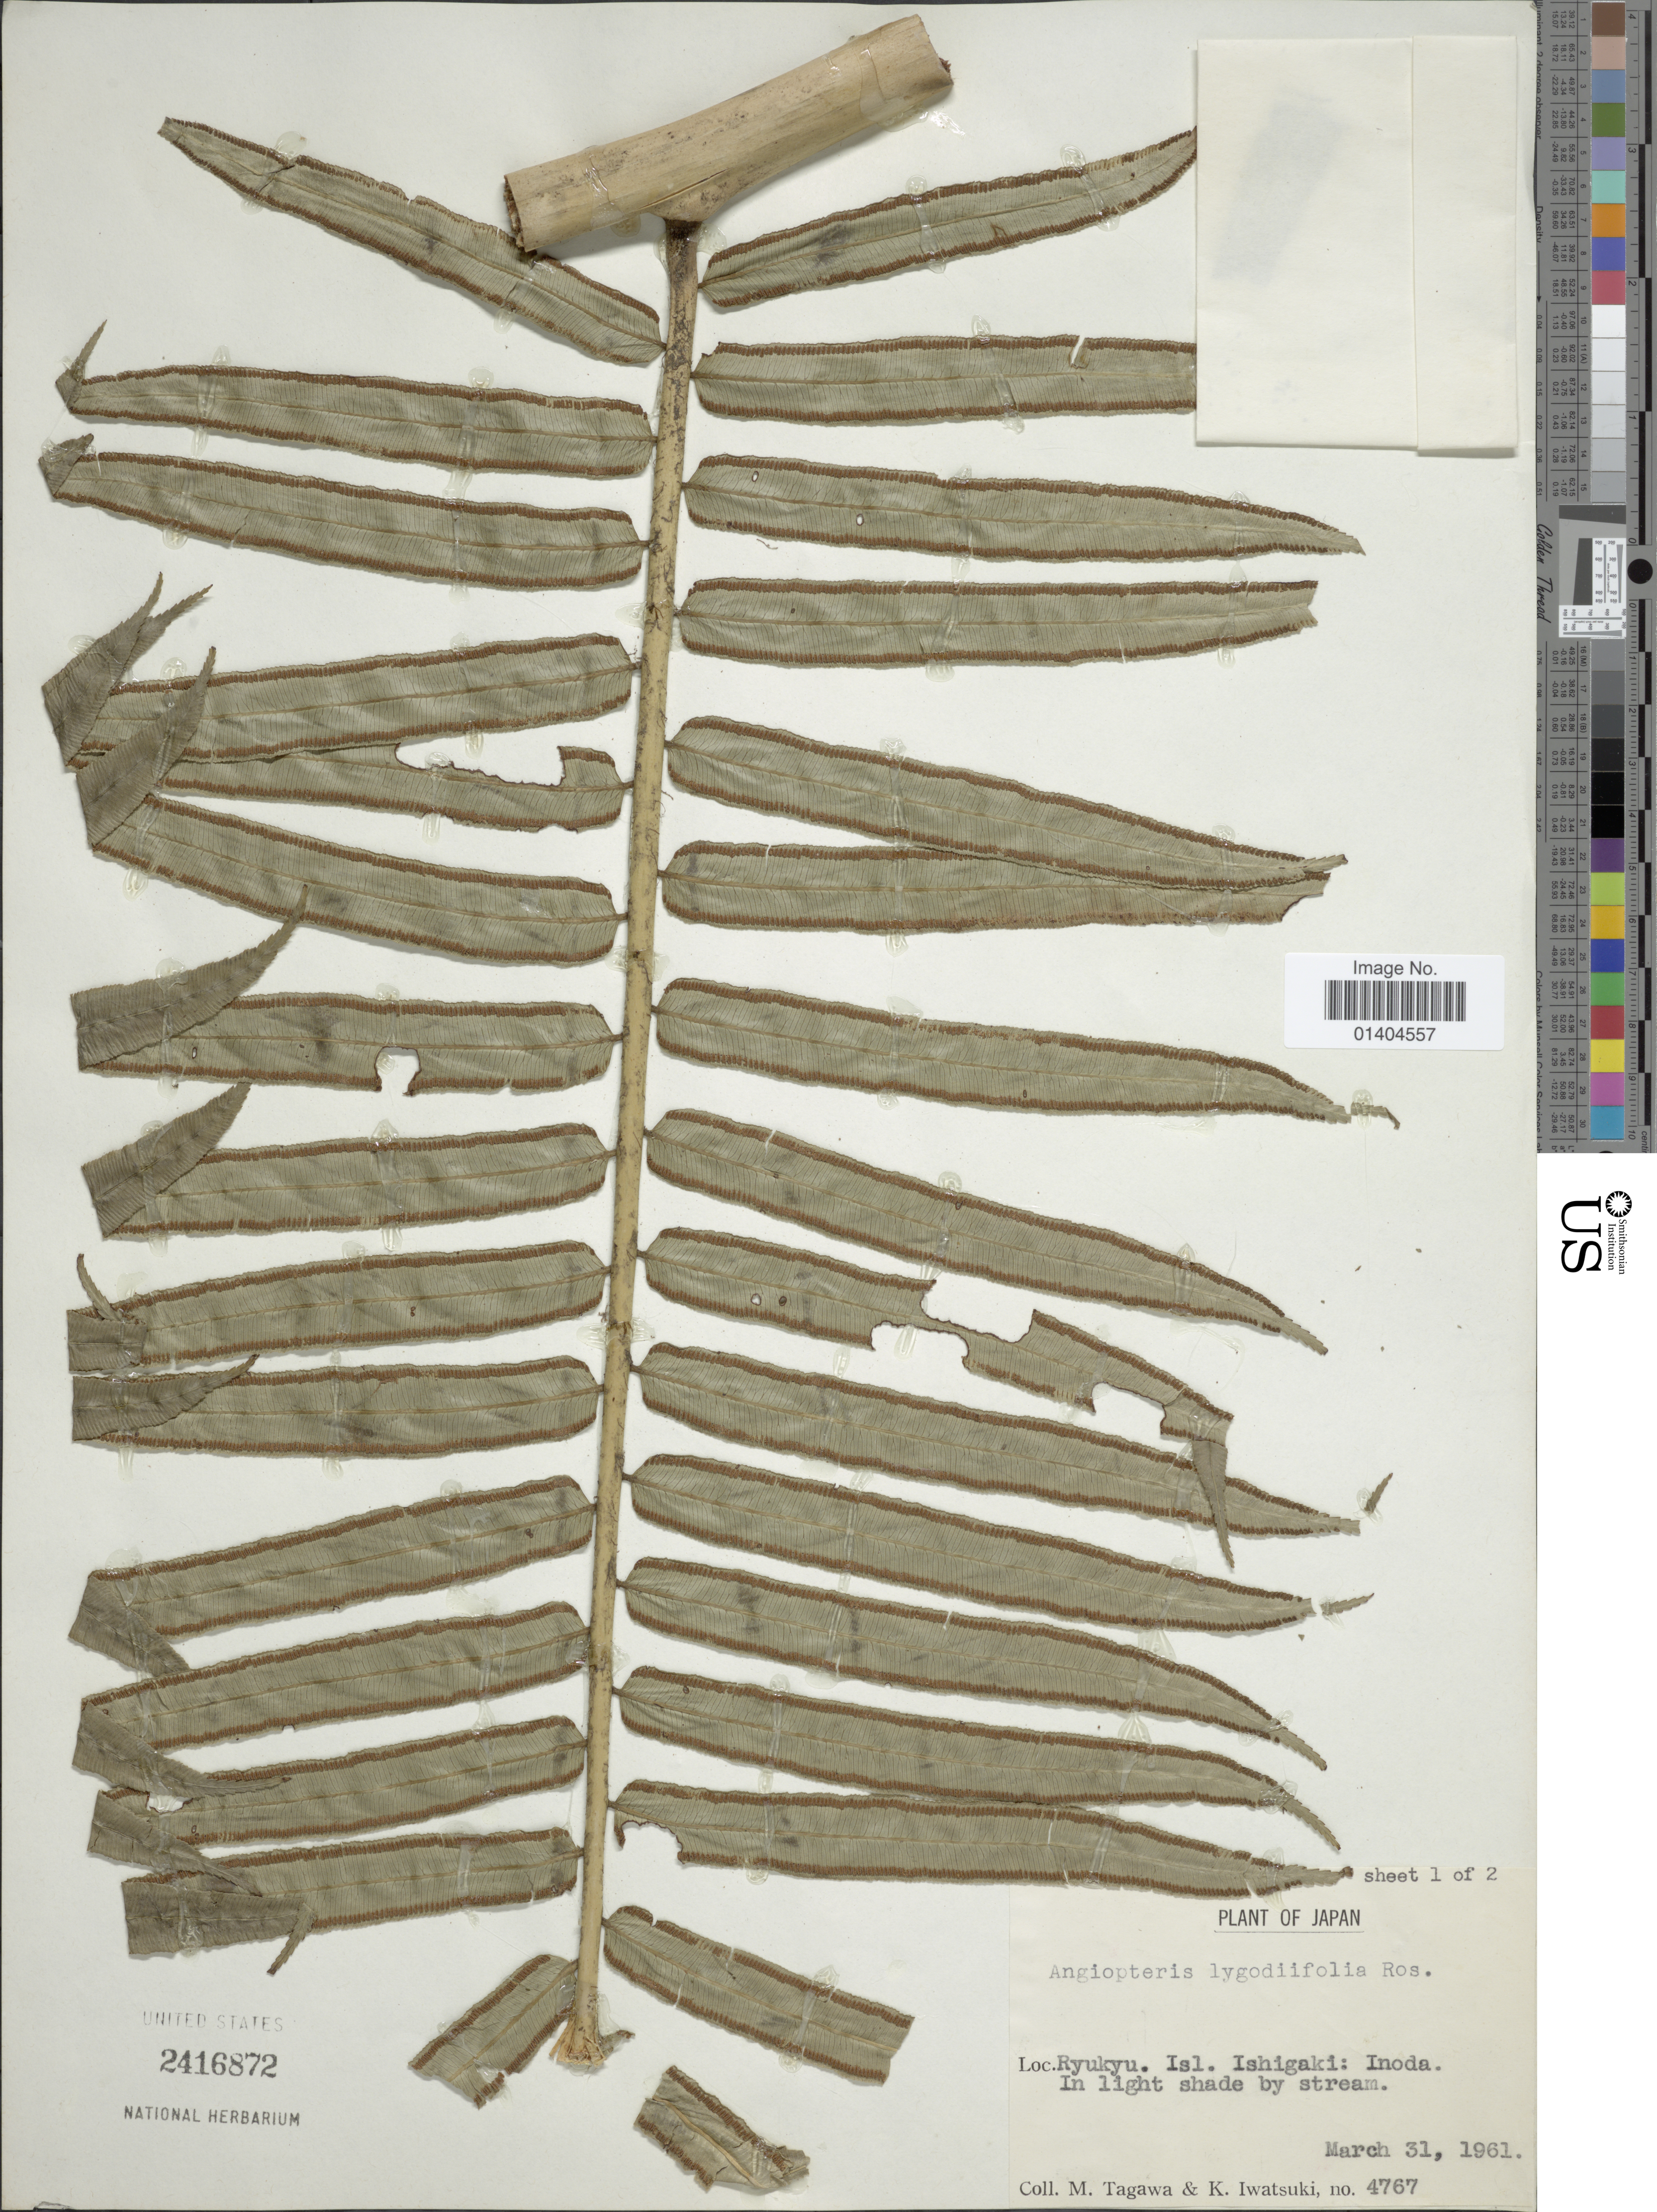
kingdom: Plantae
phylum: Tracheophyta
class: Polypodiopsida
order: Marattiales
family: Marattiaceae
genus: Angiopteris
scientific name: Angiopteris lygodiifolia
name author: Rosenst.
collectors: M. Tagawa & K. Iwatsuki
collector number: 4767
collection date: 1961-03-31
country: Japan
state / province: Okinawa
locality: Ryukyu. Isl. Ishigaki: Inoda.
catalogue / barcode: US 2416872